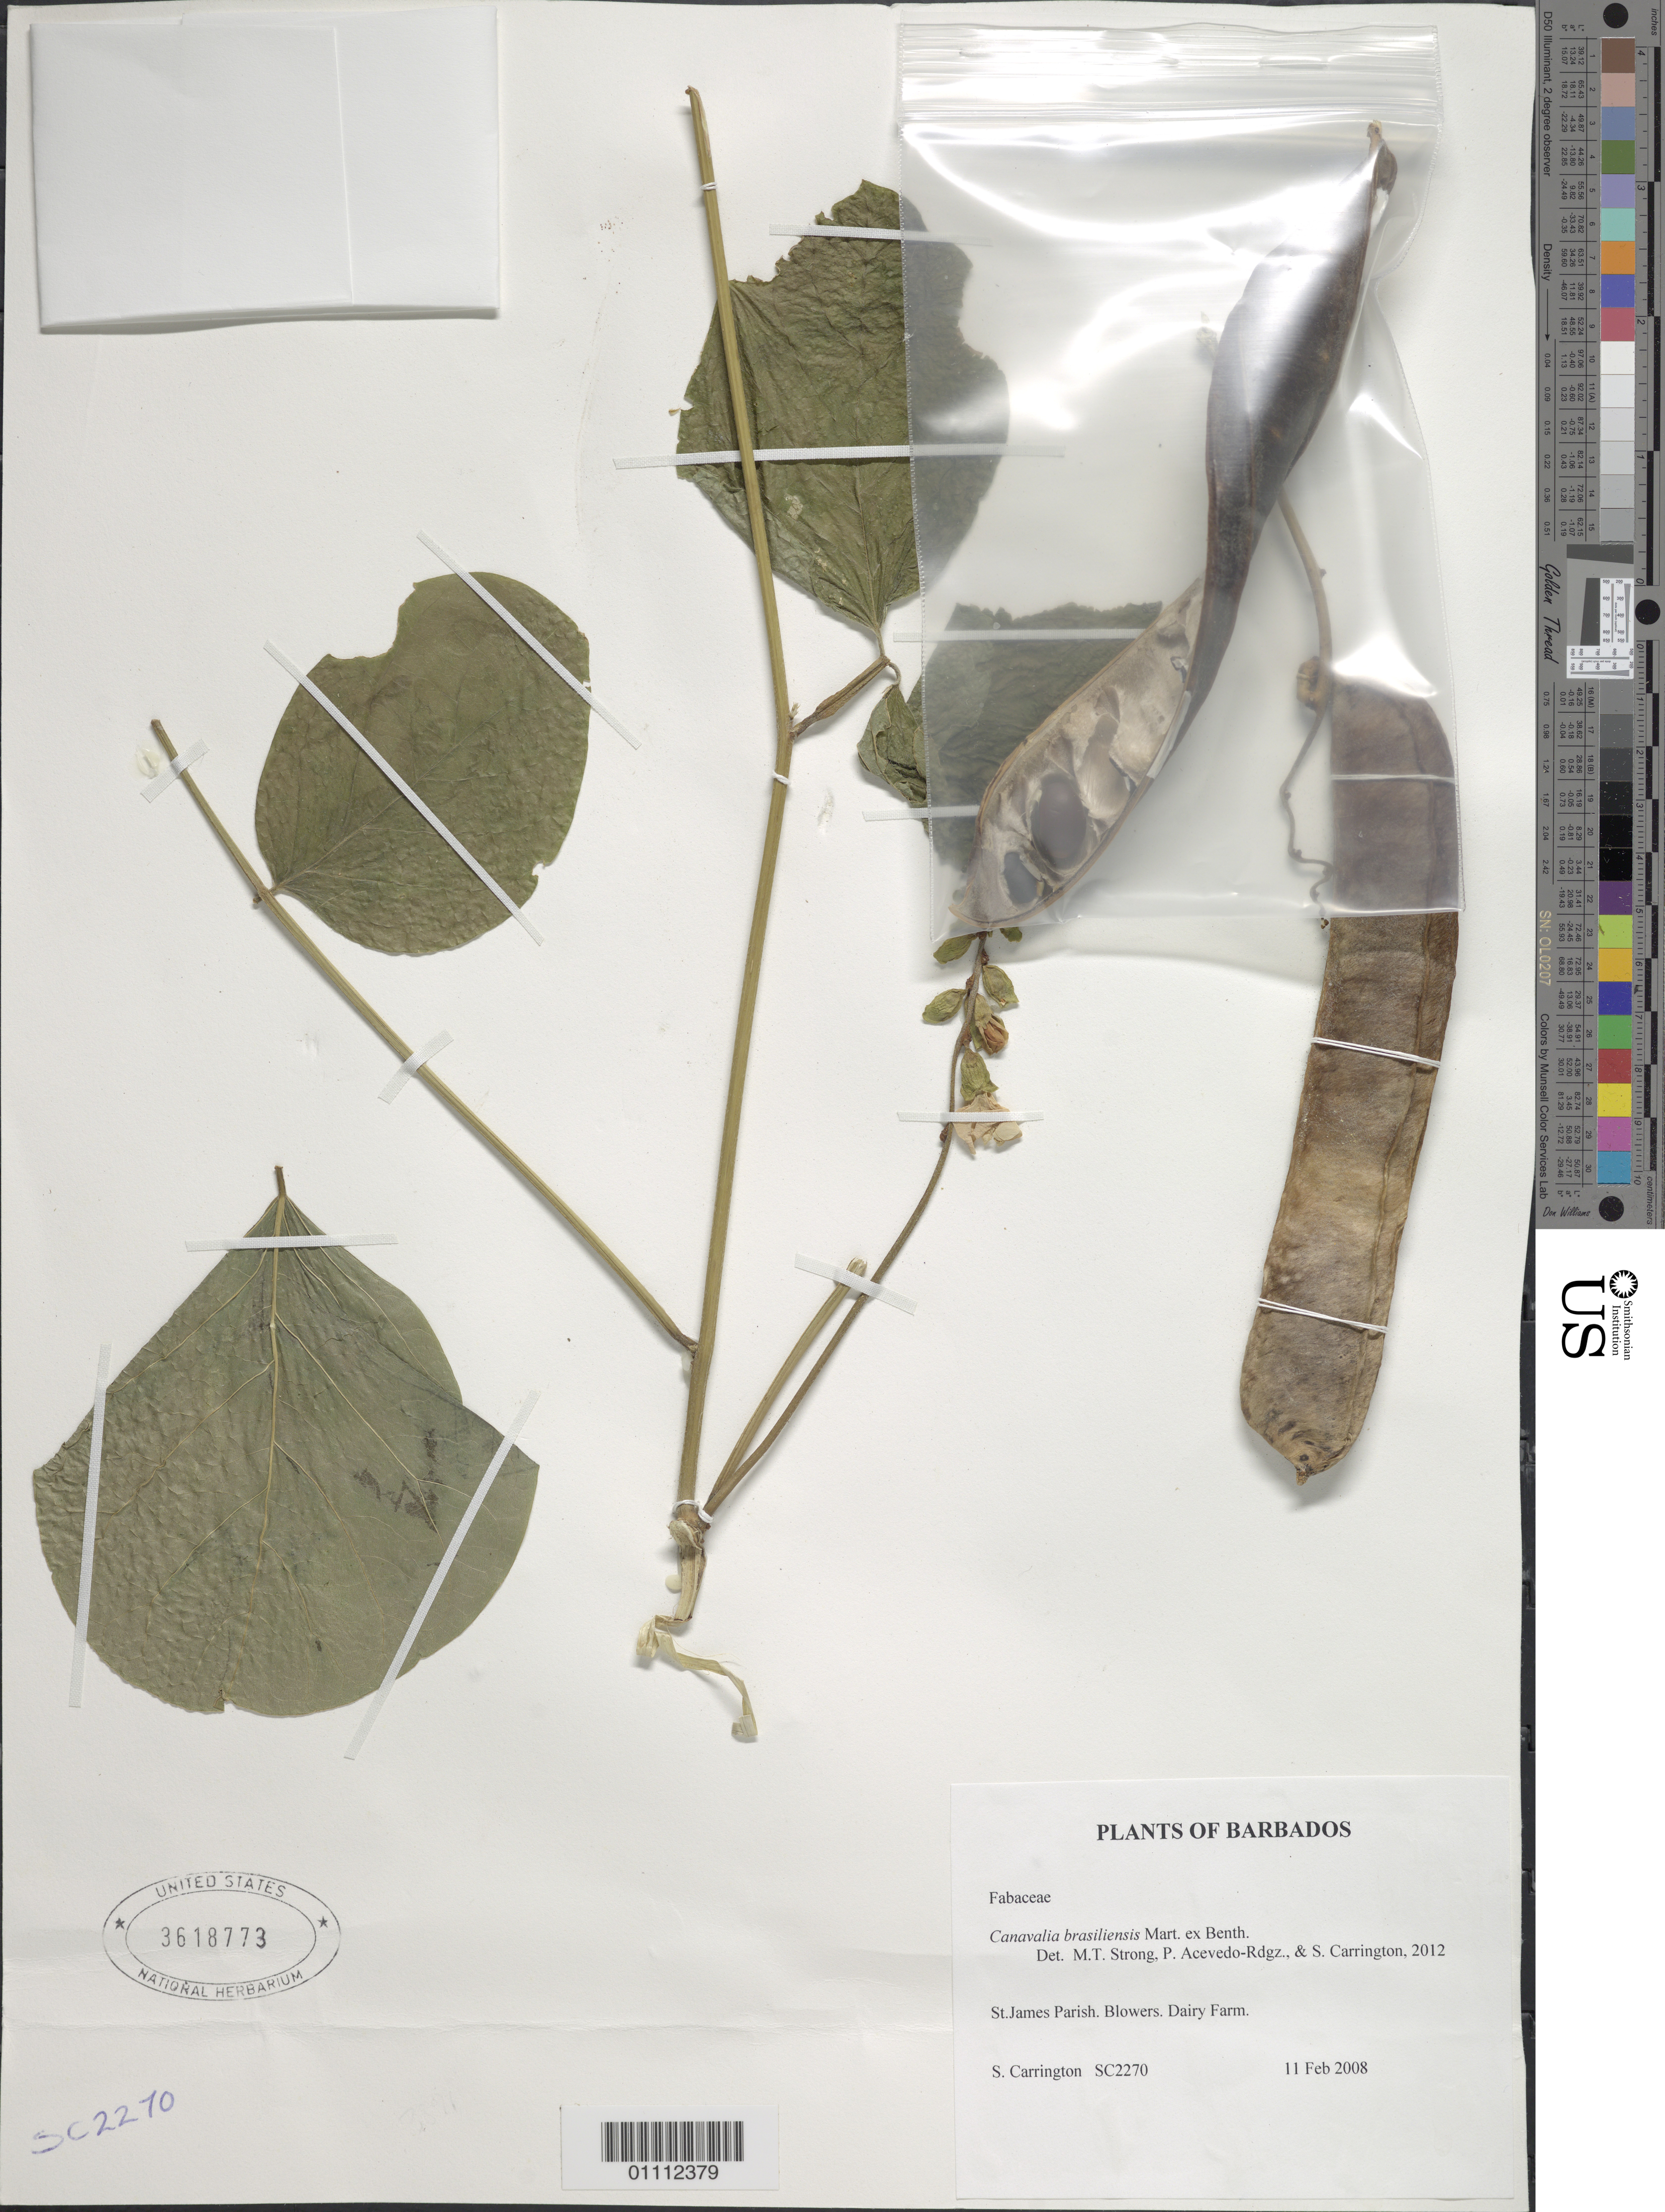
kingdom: Plantae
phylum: Tracheophyta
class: Magnoliopsida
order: Fabales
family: Fabaceae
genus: Canavalia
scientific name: Canavalia brasiliensis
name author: Mart. ex Benth.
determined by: Strong, M. T., (US), Smithsonian Institution - National Museum of Natural History (UNITED STATES)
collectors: C. M. S. Carrington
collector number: SC2270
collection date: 2008-02-11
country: Barbados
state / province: Saint James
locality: Blowers. Dairy Farm.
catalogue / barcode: US 3618773